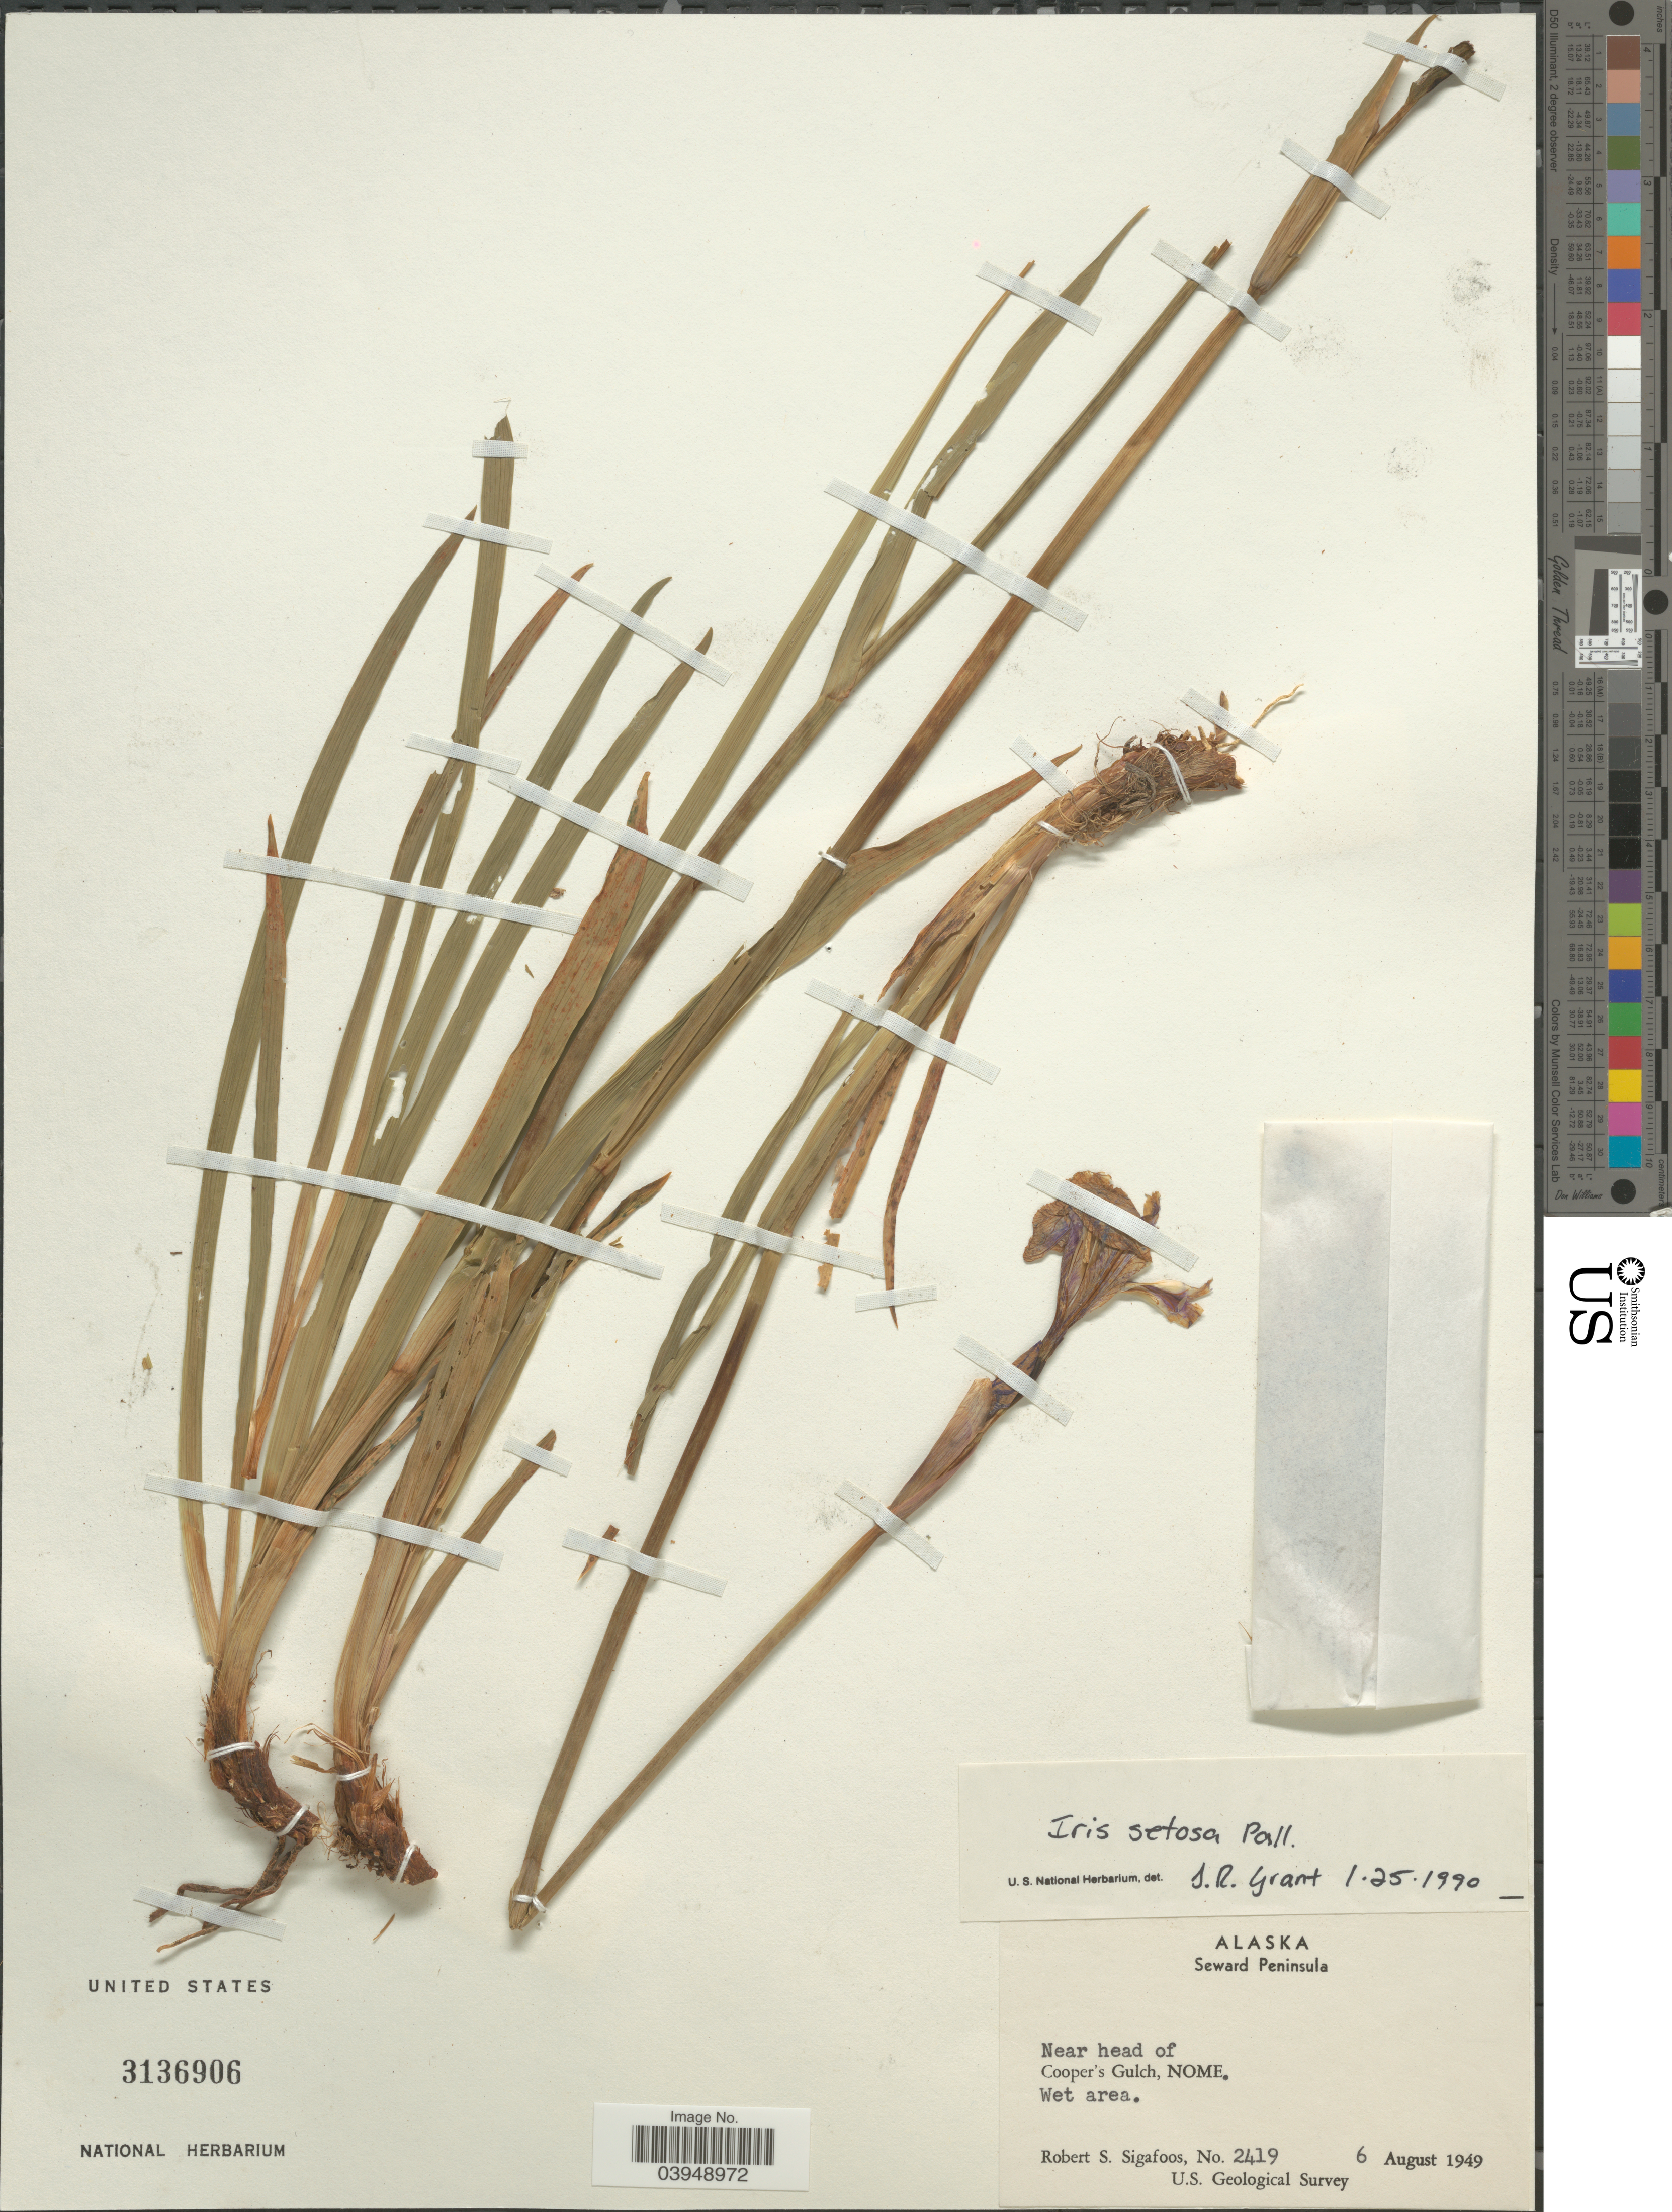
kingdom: Plantae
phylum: Tracheophyta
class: Liliopsida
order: Asparagales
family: Iridaceae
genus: Iris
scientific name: Iris setosa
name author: Pall. ex Link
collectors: R. Sigafoos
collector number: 2419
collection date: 1949-08-06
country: United States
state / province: Alaska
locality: Seward Peninsula. Near head of Cooper's Gulch, Nome.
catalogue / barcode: US 3136906